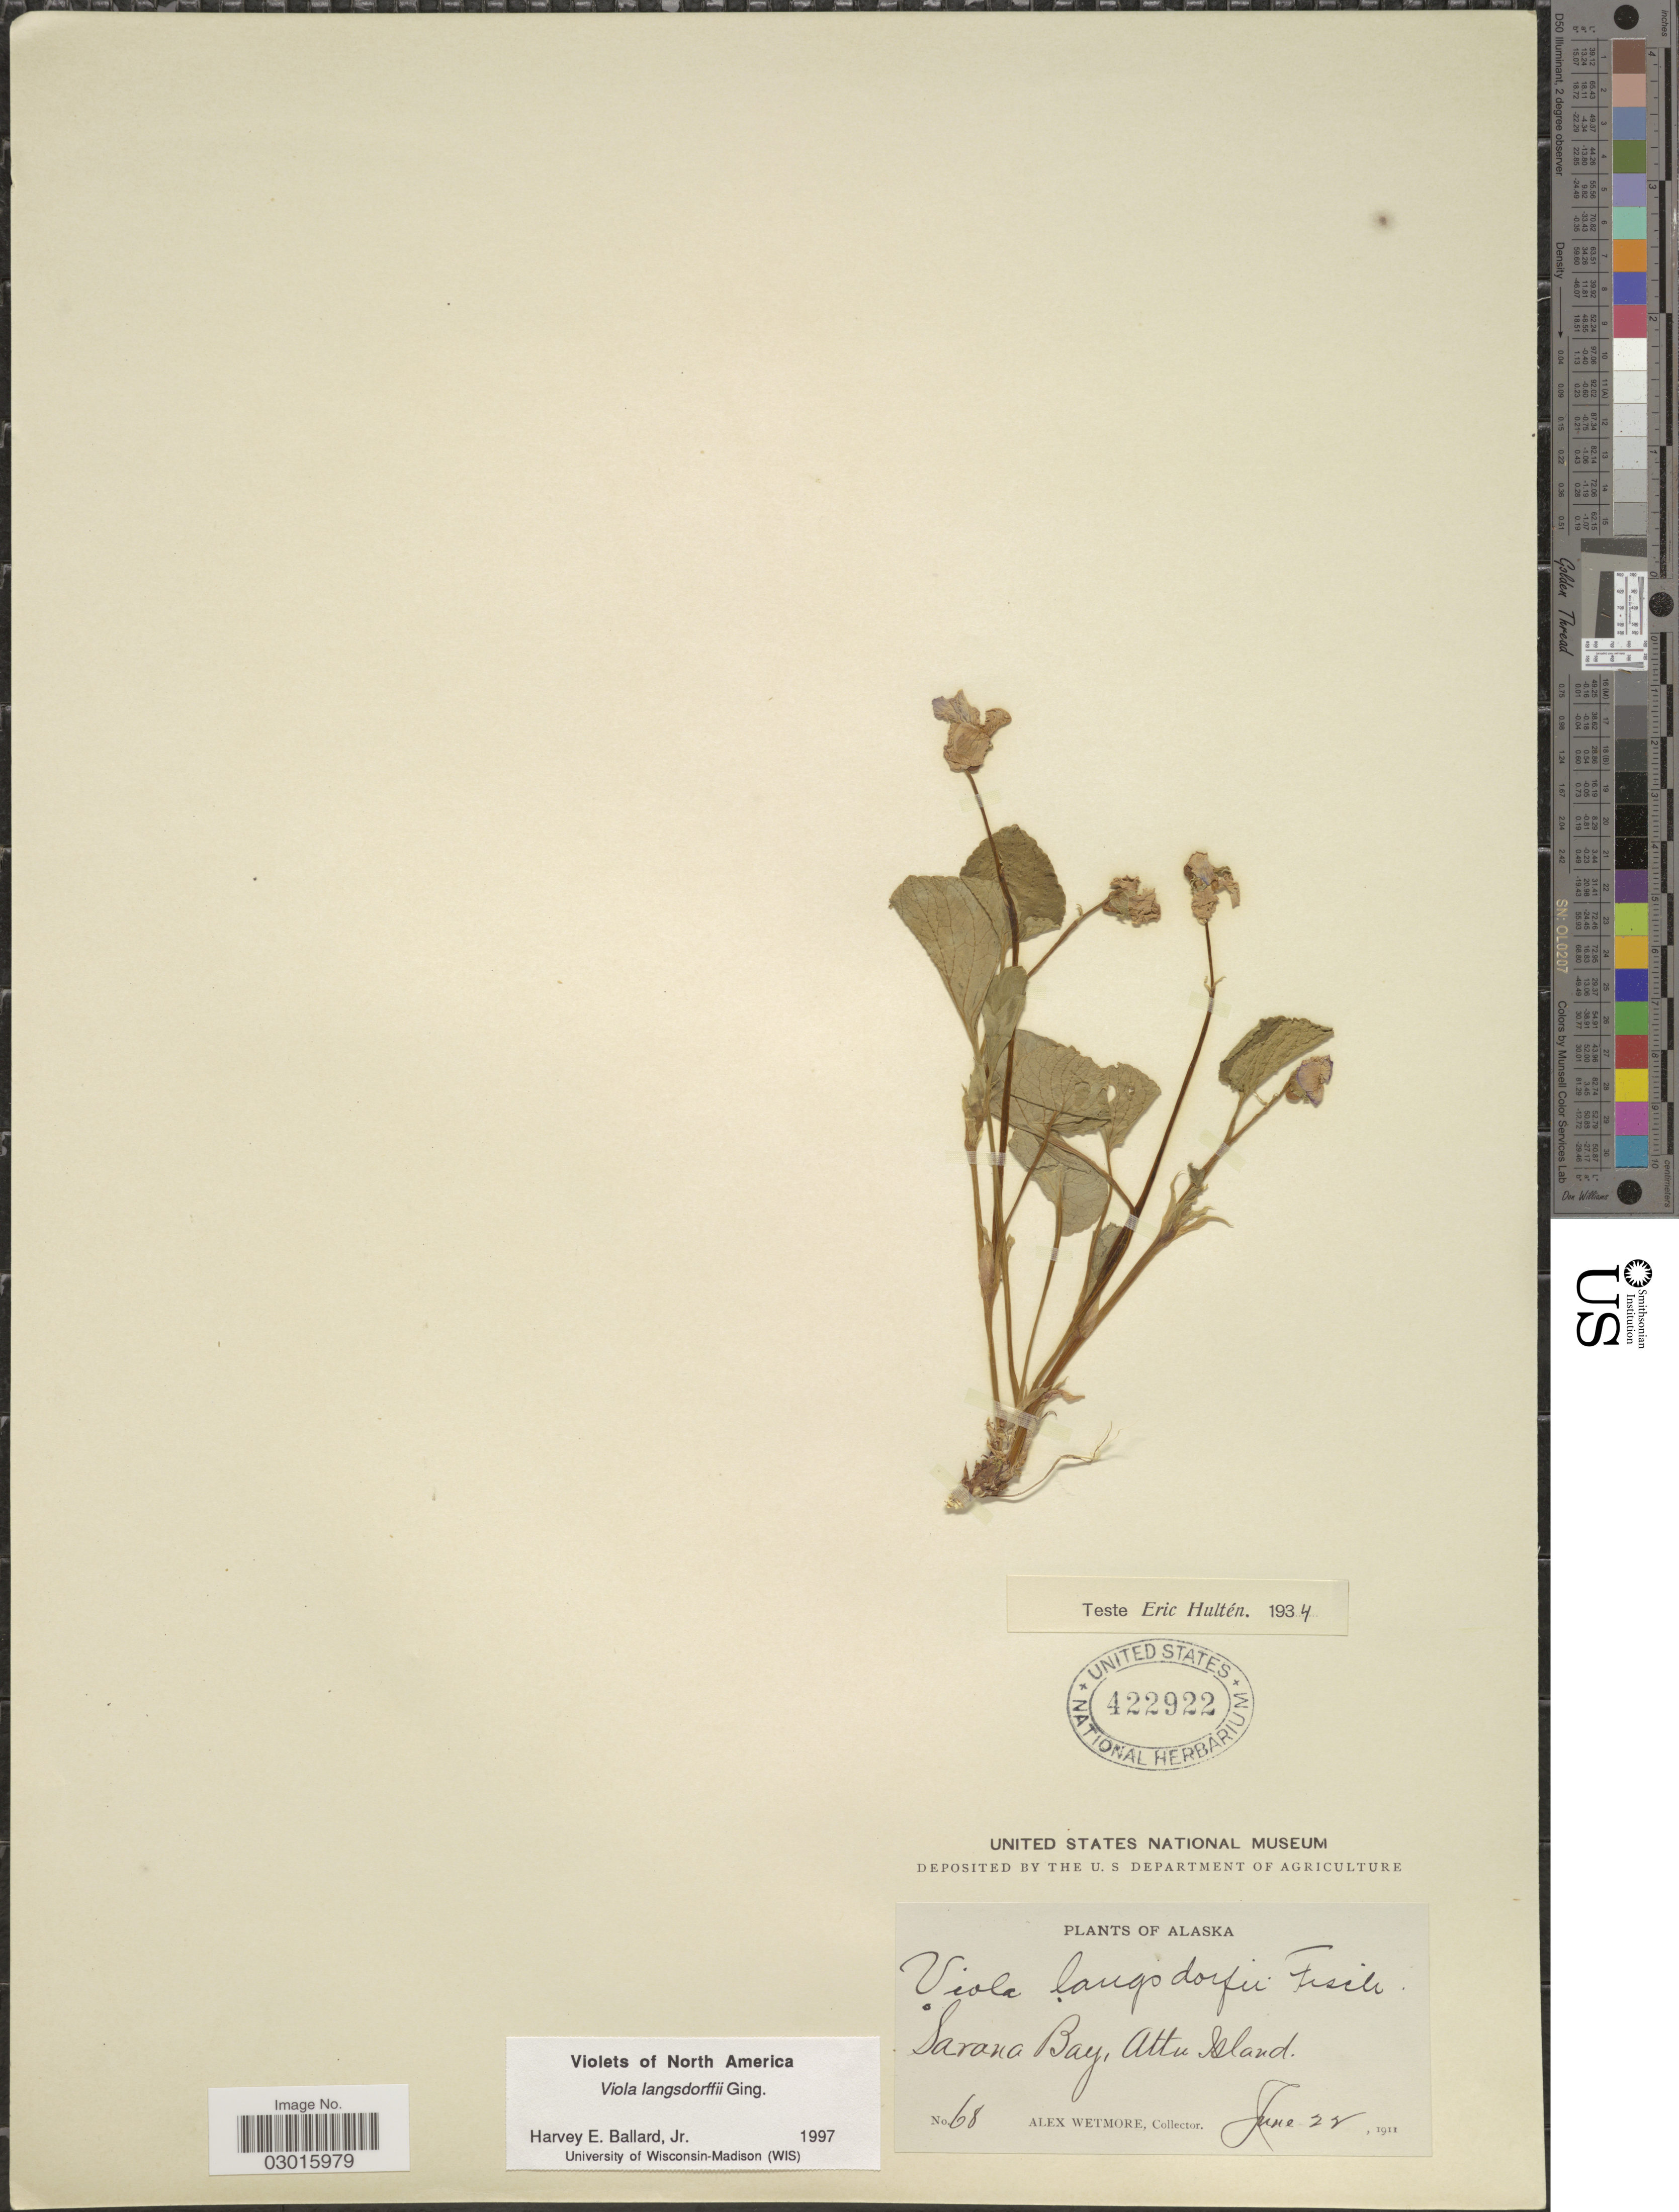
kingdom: Plantae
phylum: Tracheophyta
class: Magnoliopsida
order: Malpighiales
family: Violaceae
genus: Viola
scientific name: Viola langsdorffii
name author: Fisch. ex Ging.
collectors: A. Wetmore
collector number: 68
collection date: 1911-06-22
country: United States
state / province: Alaska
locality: Sarana Bay, Attu Island.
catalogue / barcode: US 422922